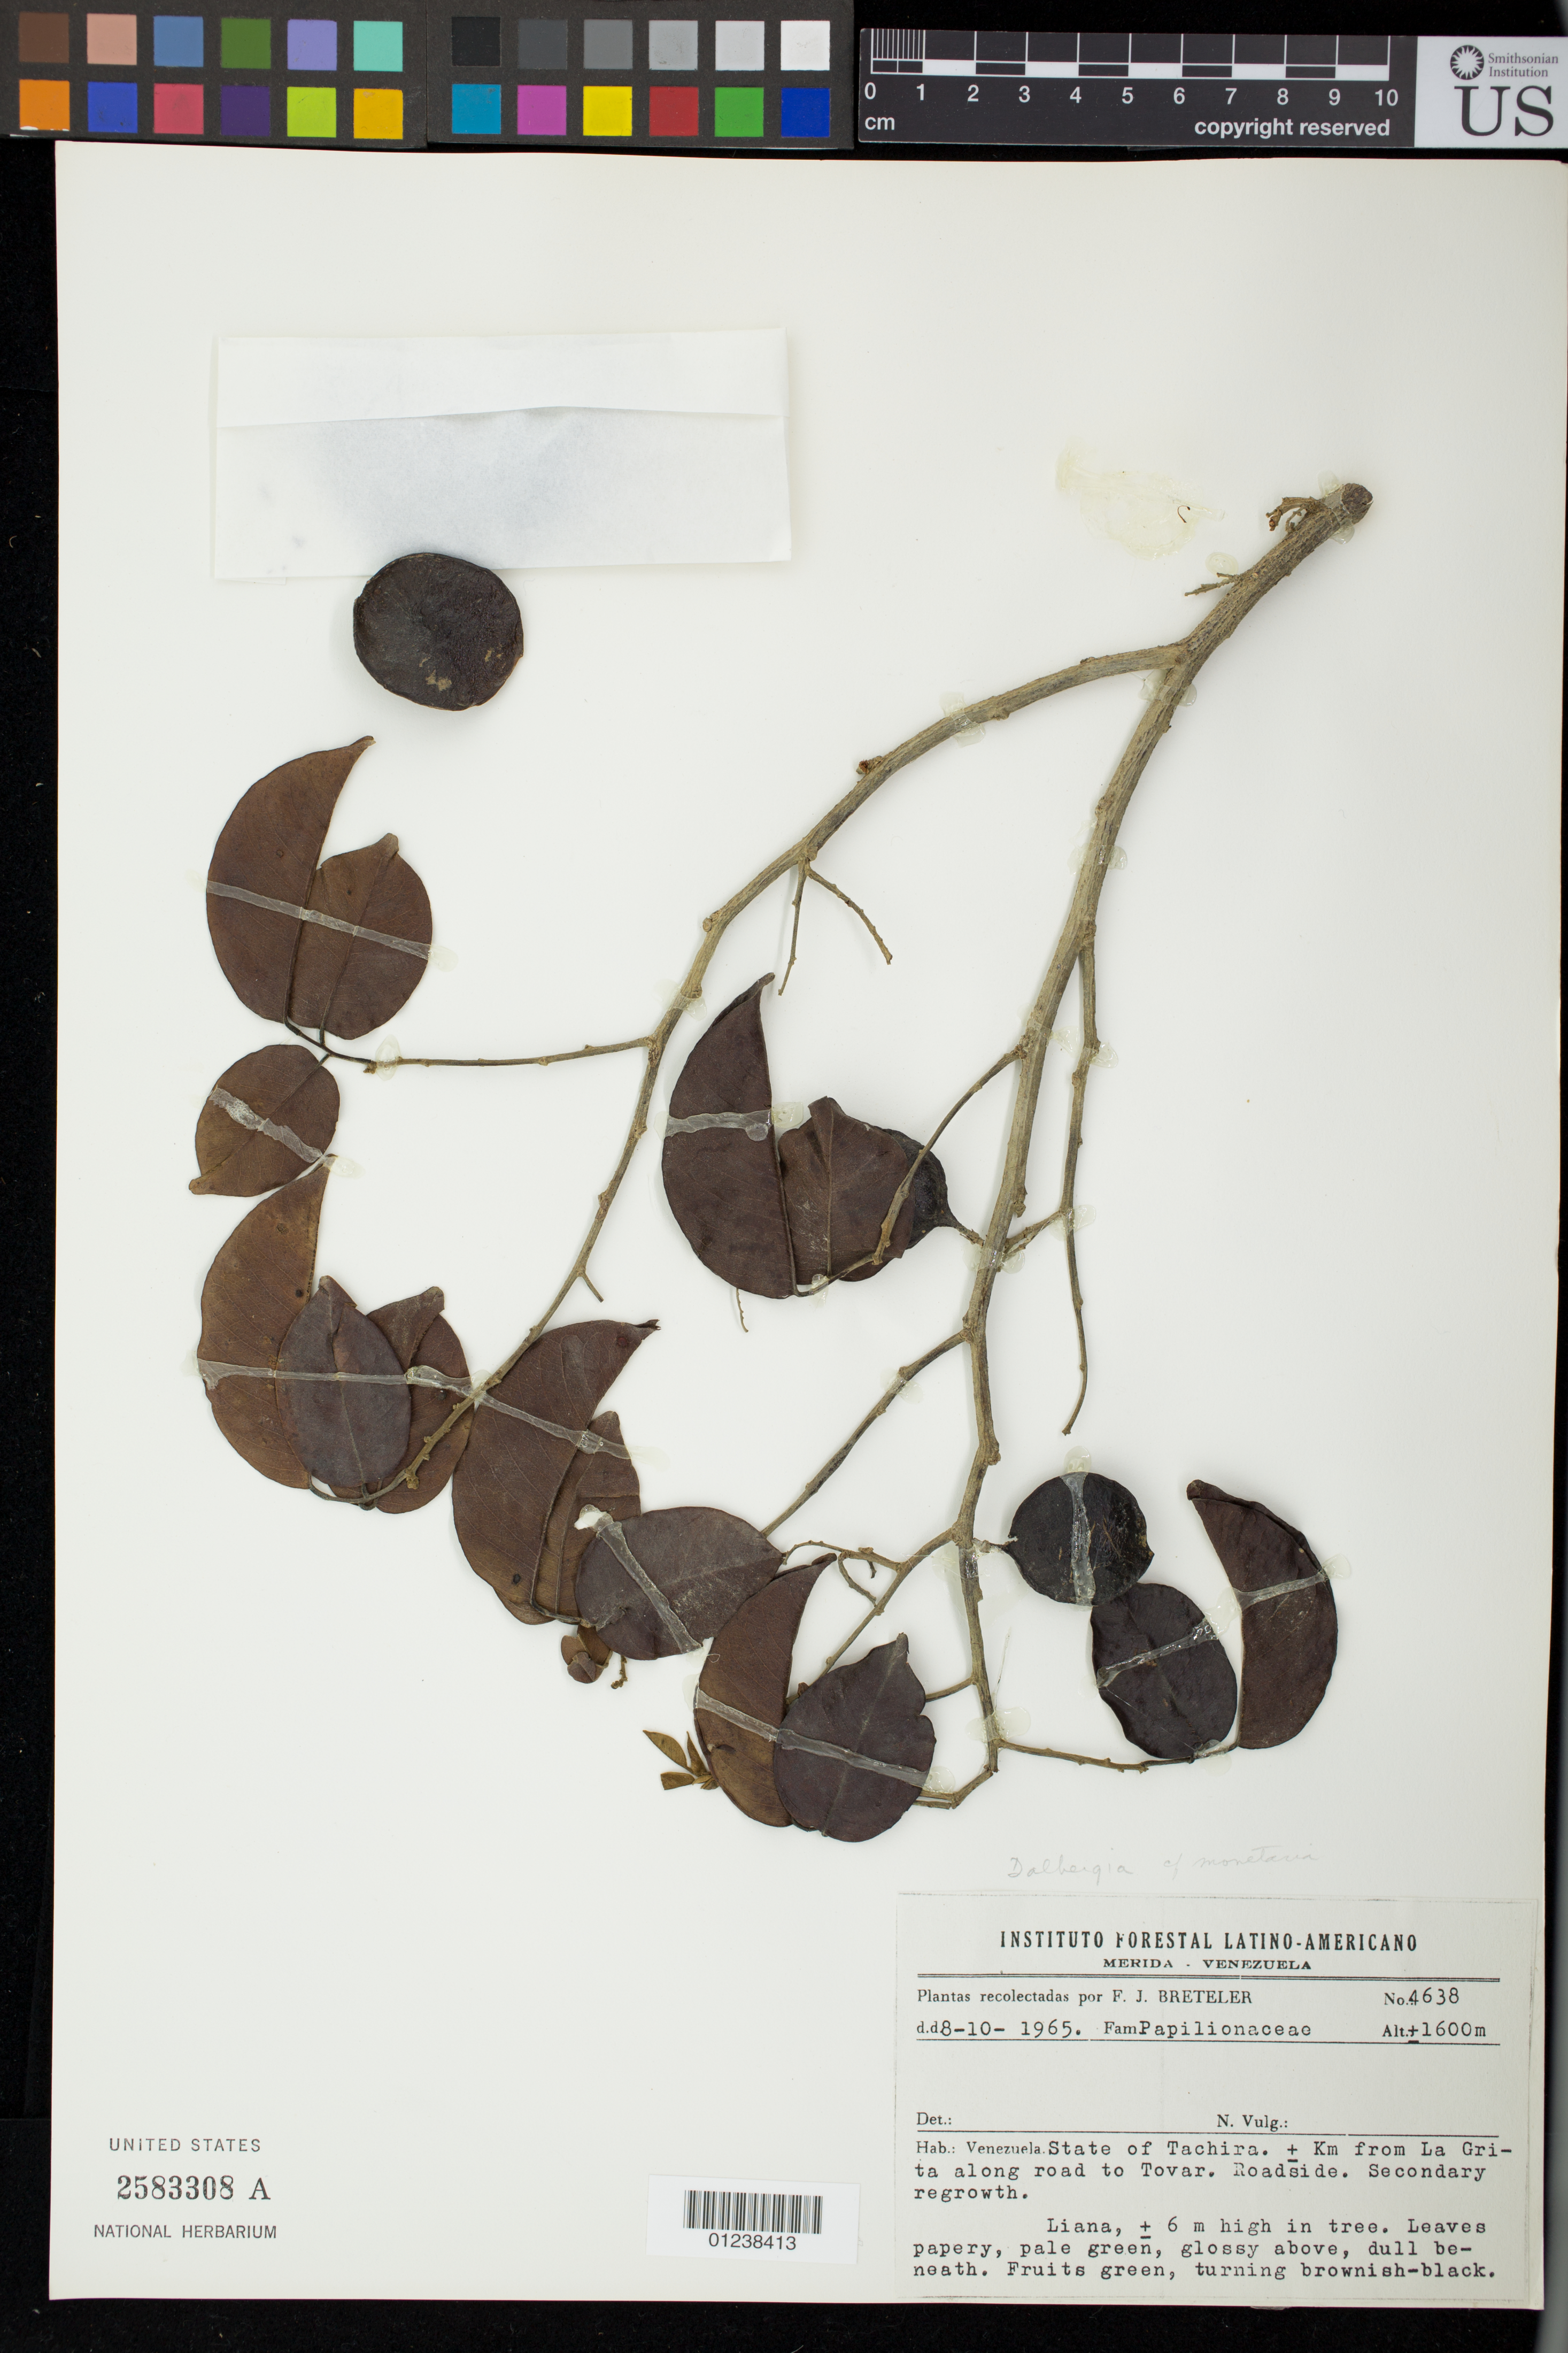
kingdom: Plantae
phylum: Tracheophyta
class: Magnoliopsida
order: Fabales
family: Fabaceae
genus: Dalbergia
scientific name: Dalbergia monetaria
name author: L. f.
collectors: F. J. Breteler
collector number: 4638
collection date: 1965-10-08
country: Venezuela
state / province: Tachira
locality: La Grita along road to Tovar. Roadside.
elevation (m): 1600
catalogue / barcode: US 2583308A